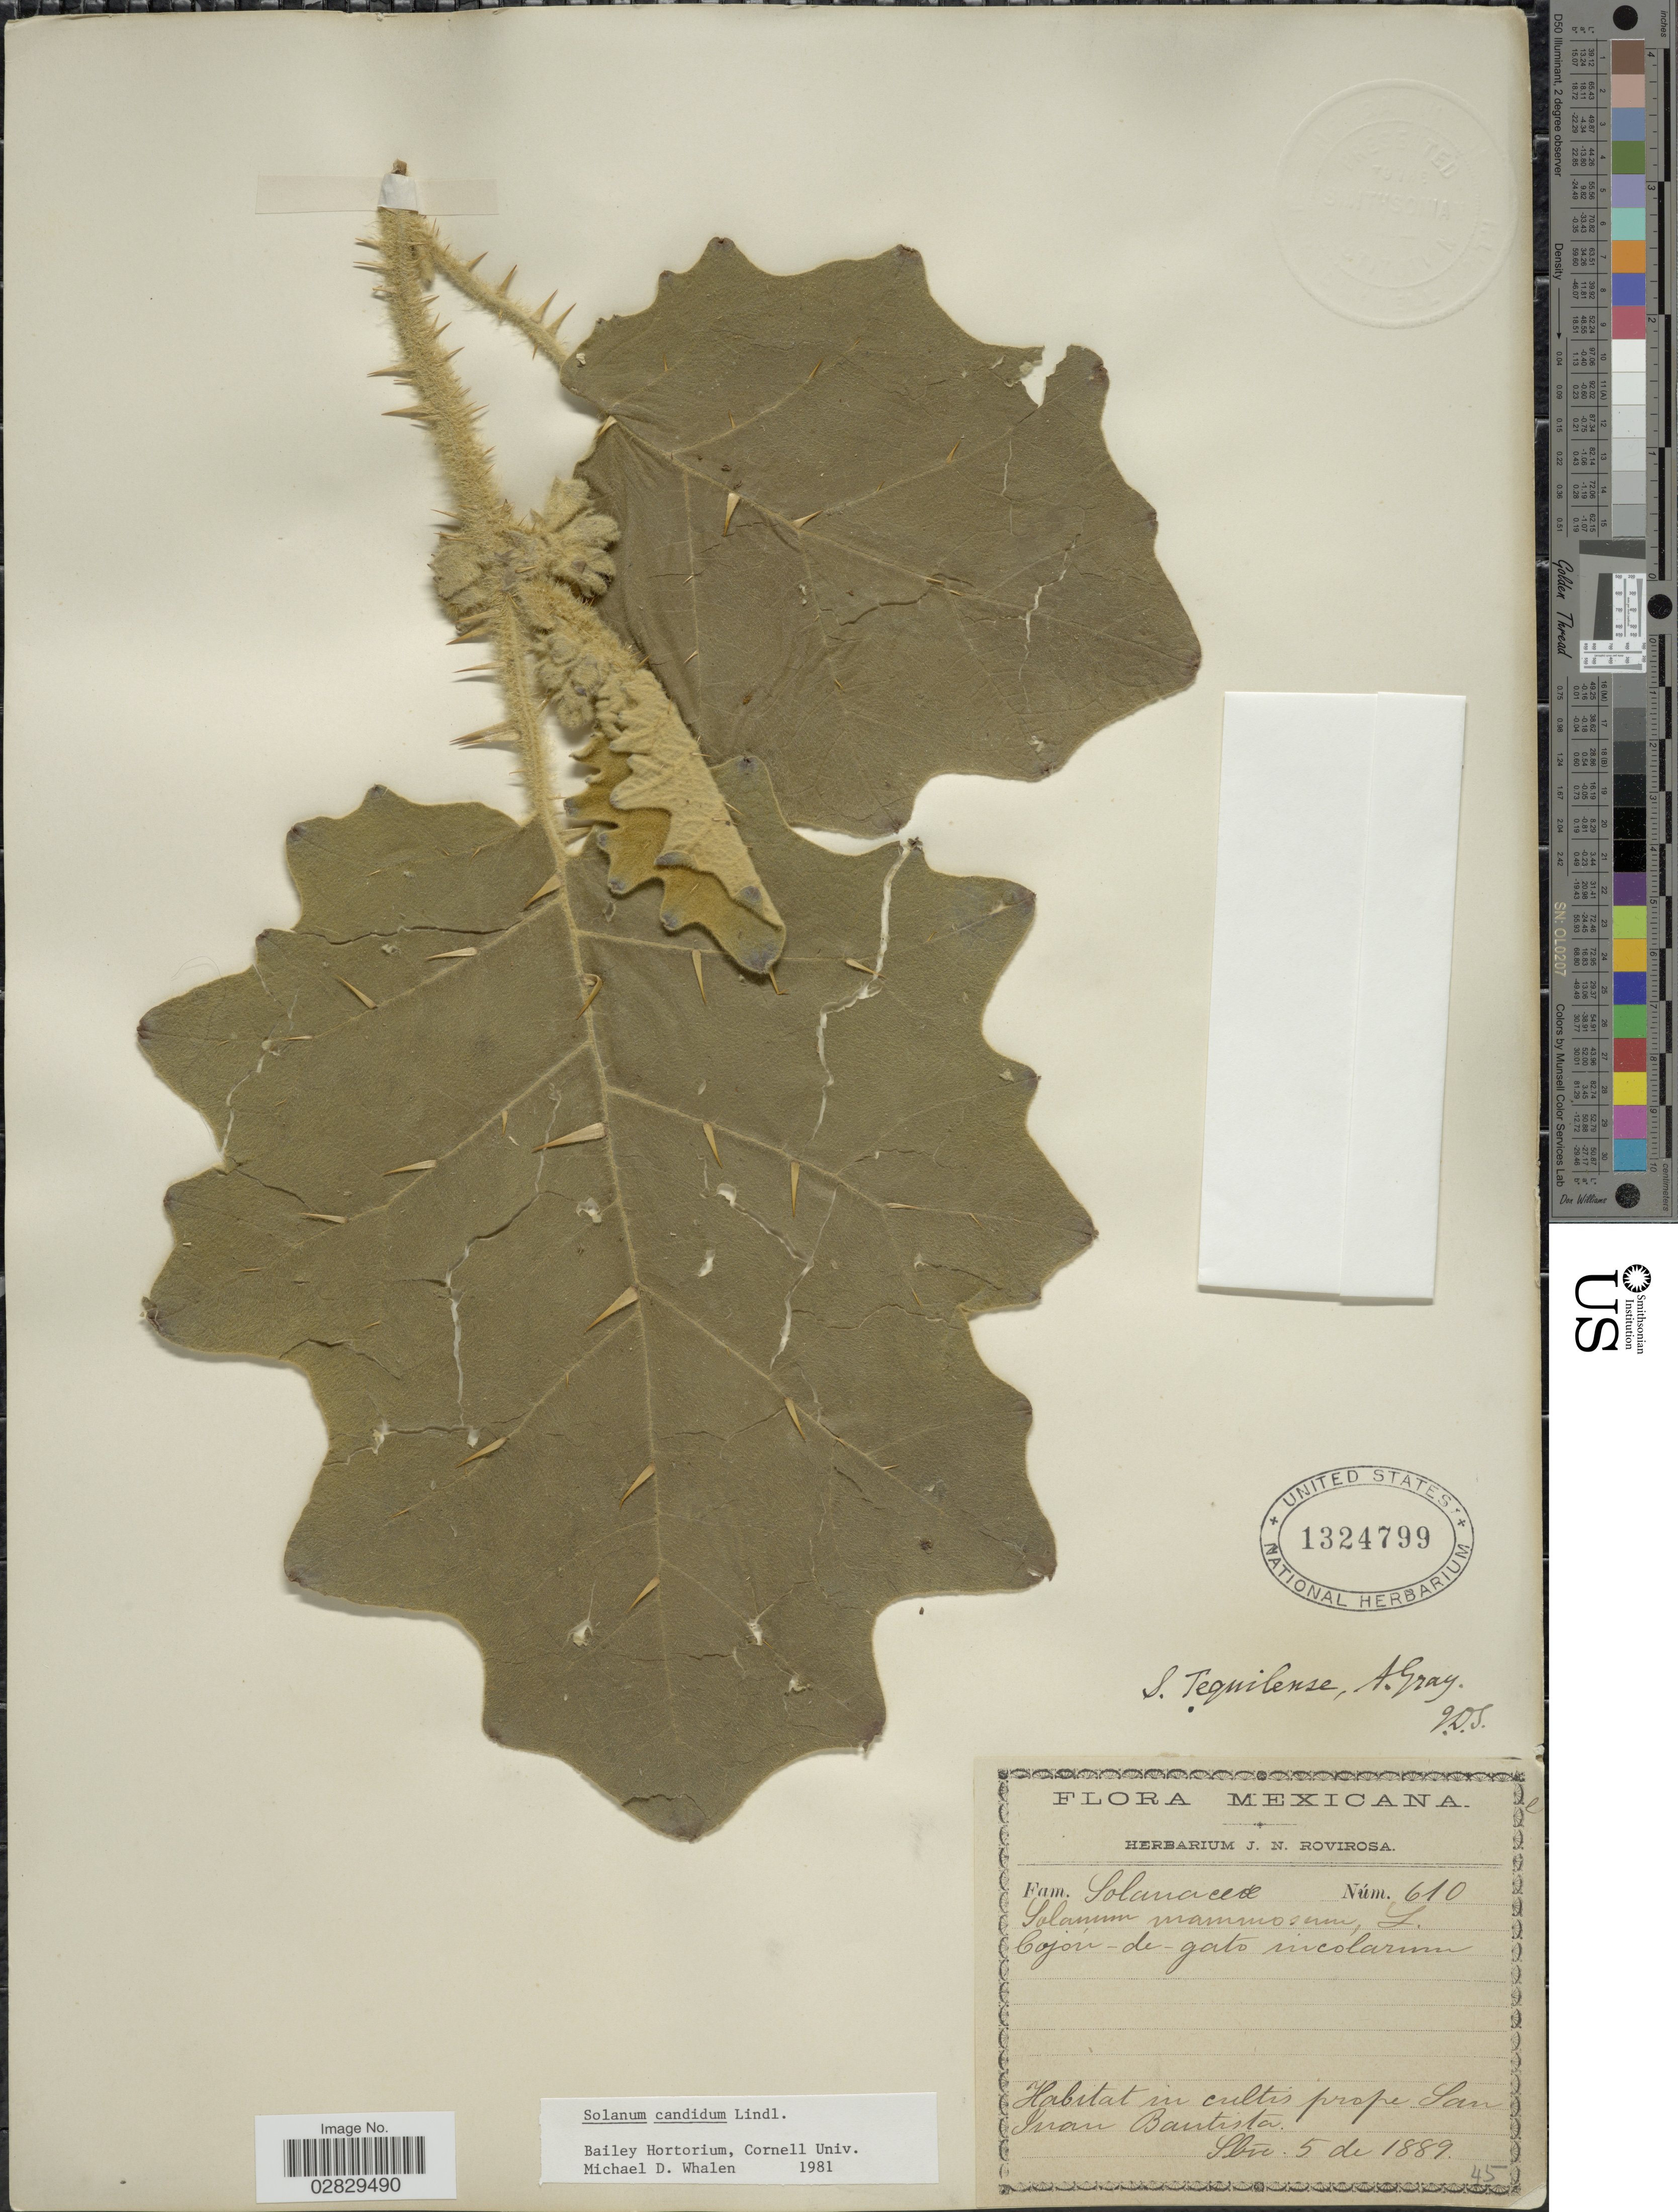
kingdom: Plantae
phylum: Tracheophyta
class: Magnoliopsida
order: Solanales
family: Solanaceae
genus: Solanum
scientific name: Solanum candidum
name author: Lindl.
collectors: ex herb. J. N. Rovirosa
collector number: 610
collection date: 1889-09-05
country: Mexico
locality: In cultis prope San Gran Bautista.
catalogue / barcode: US 1324799